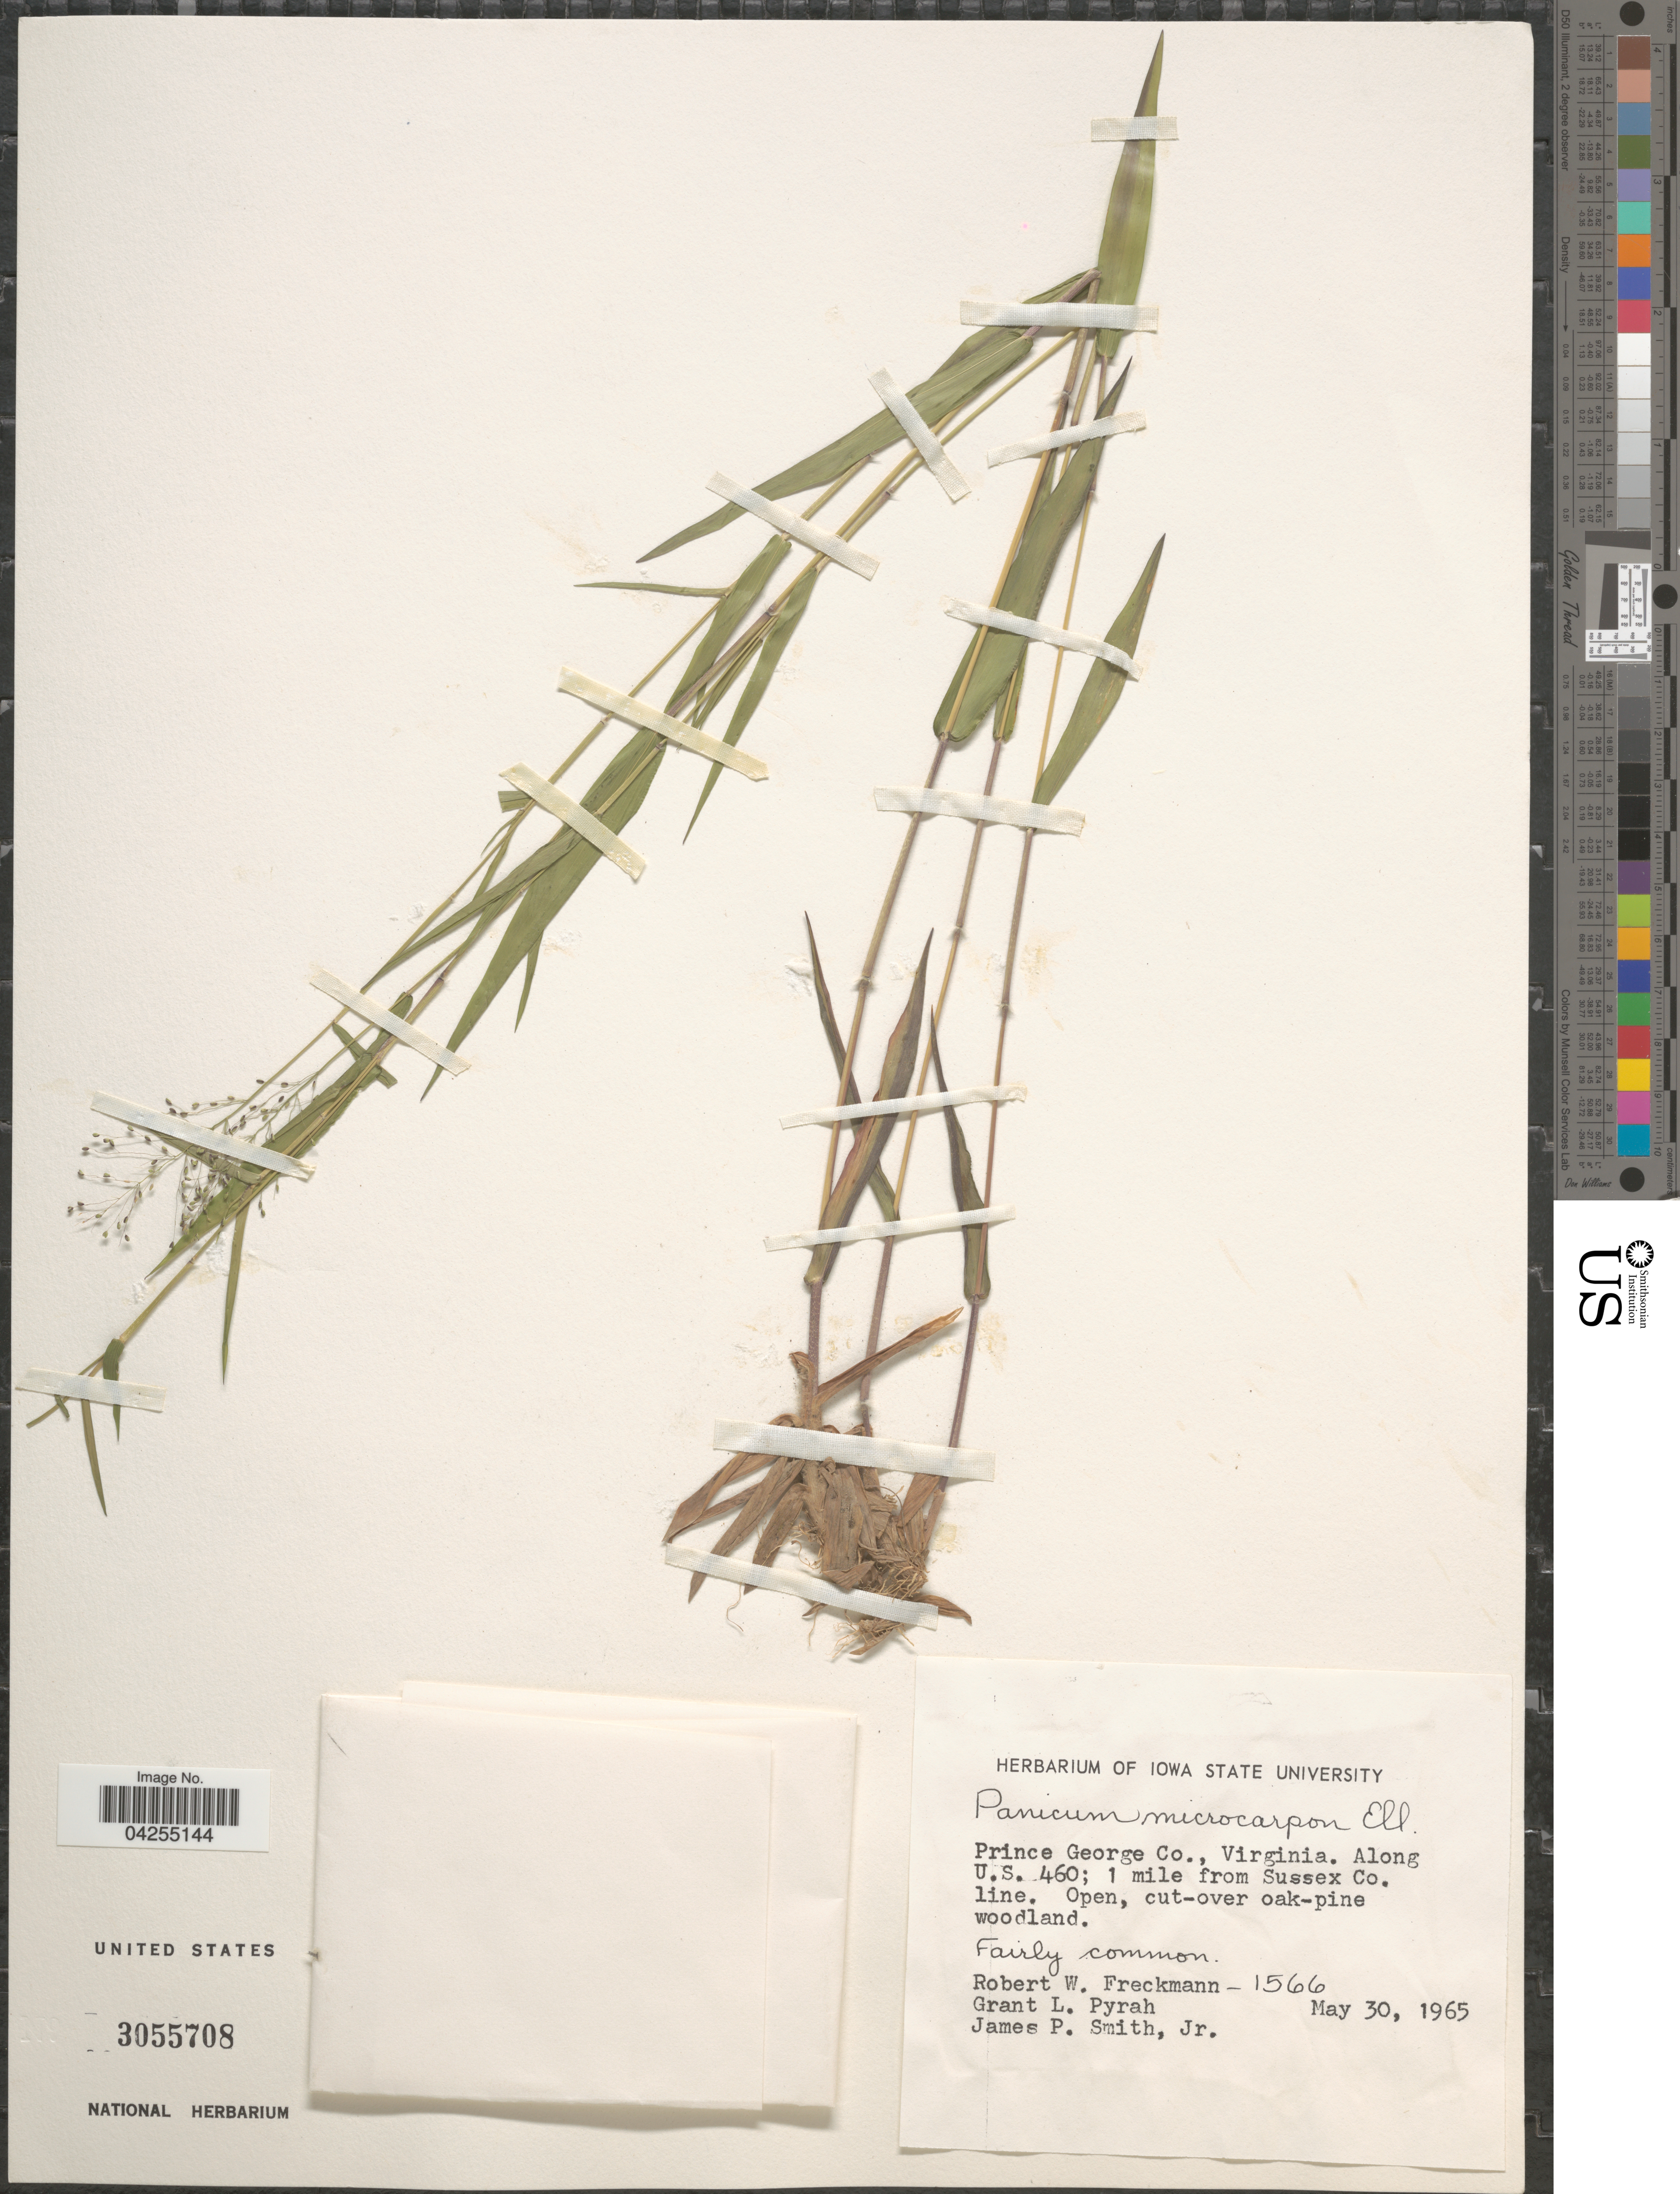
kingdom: Plantae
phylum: Tracheophyta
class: Liliopsida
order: Poales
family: Poaceae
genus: Dichanthelium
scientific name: Dichanthelium dichotomum var. dichotomum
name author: (L.) Gould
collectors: R. Freckmann, G. Pyrah & J. P. Smith Jr.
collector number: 1566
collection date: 1965-05-30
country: United States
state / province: Virginia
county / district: Prince George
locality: Prince George Co. Along U.S. 460; 1 mile from Sussex Co. line. Open, cut-over oak-pine woodland.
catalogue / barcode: US 3055708